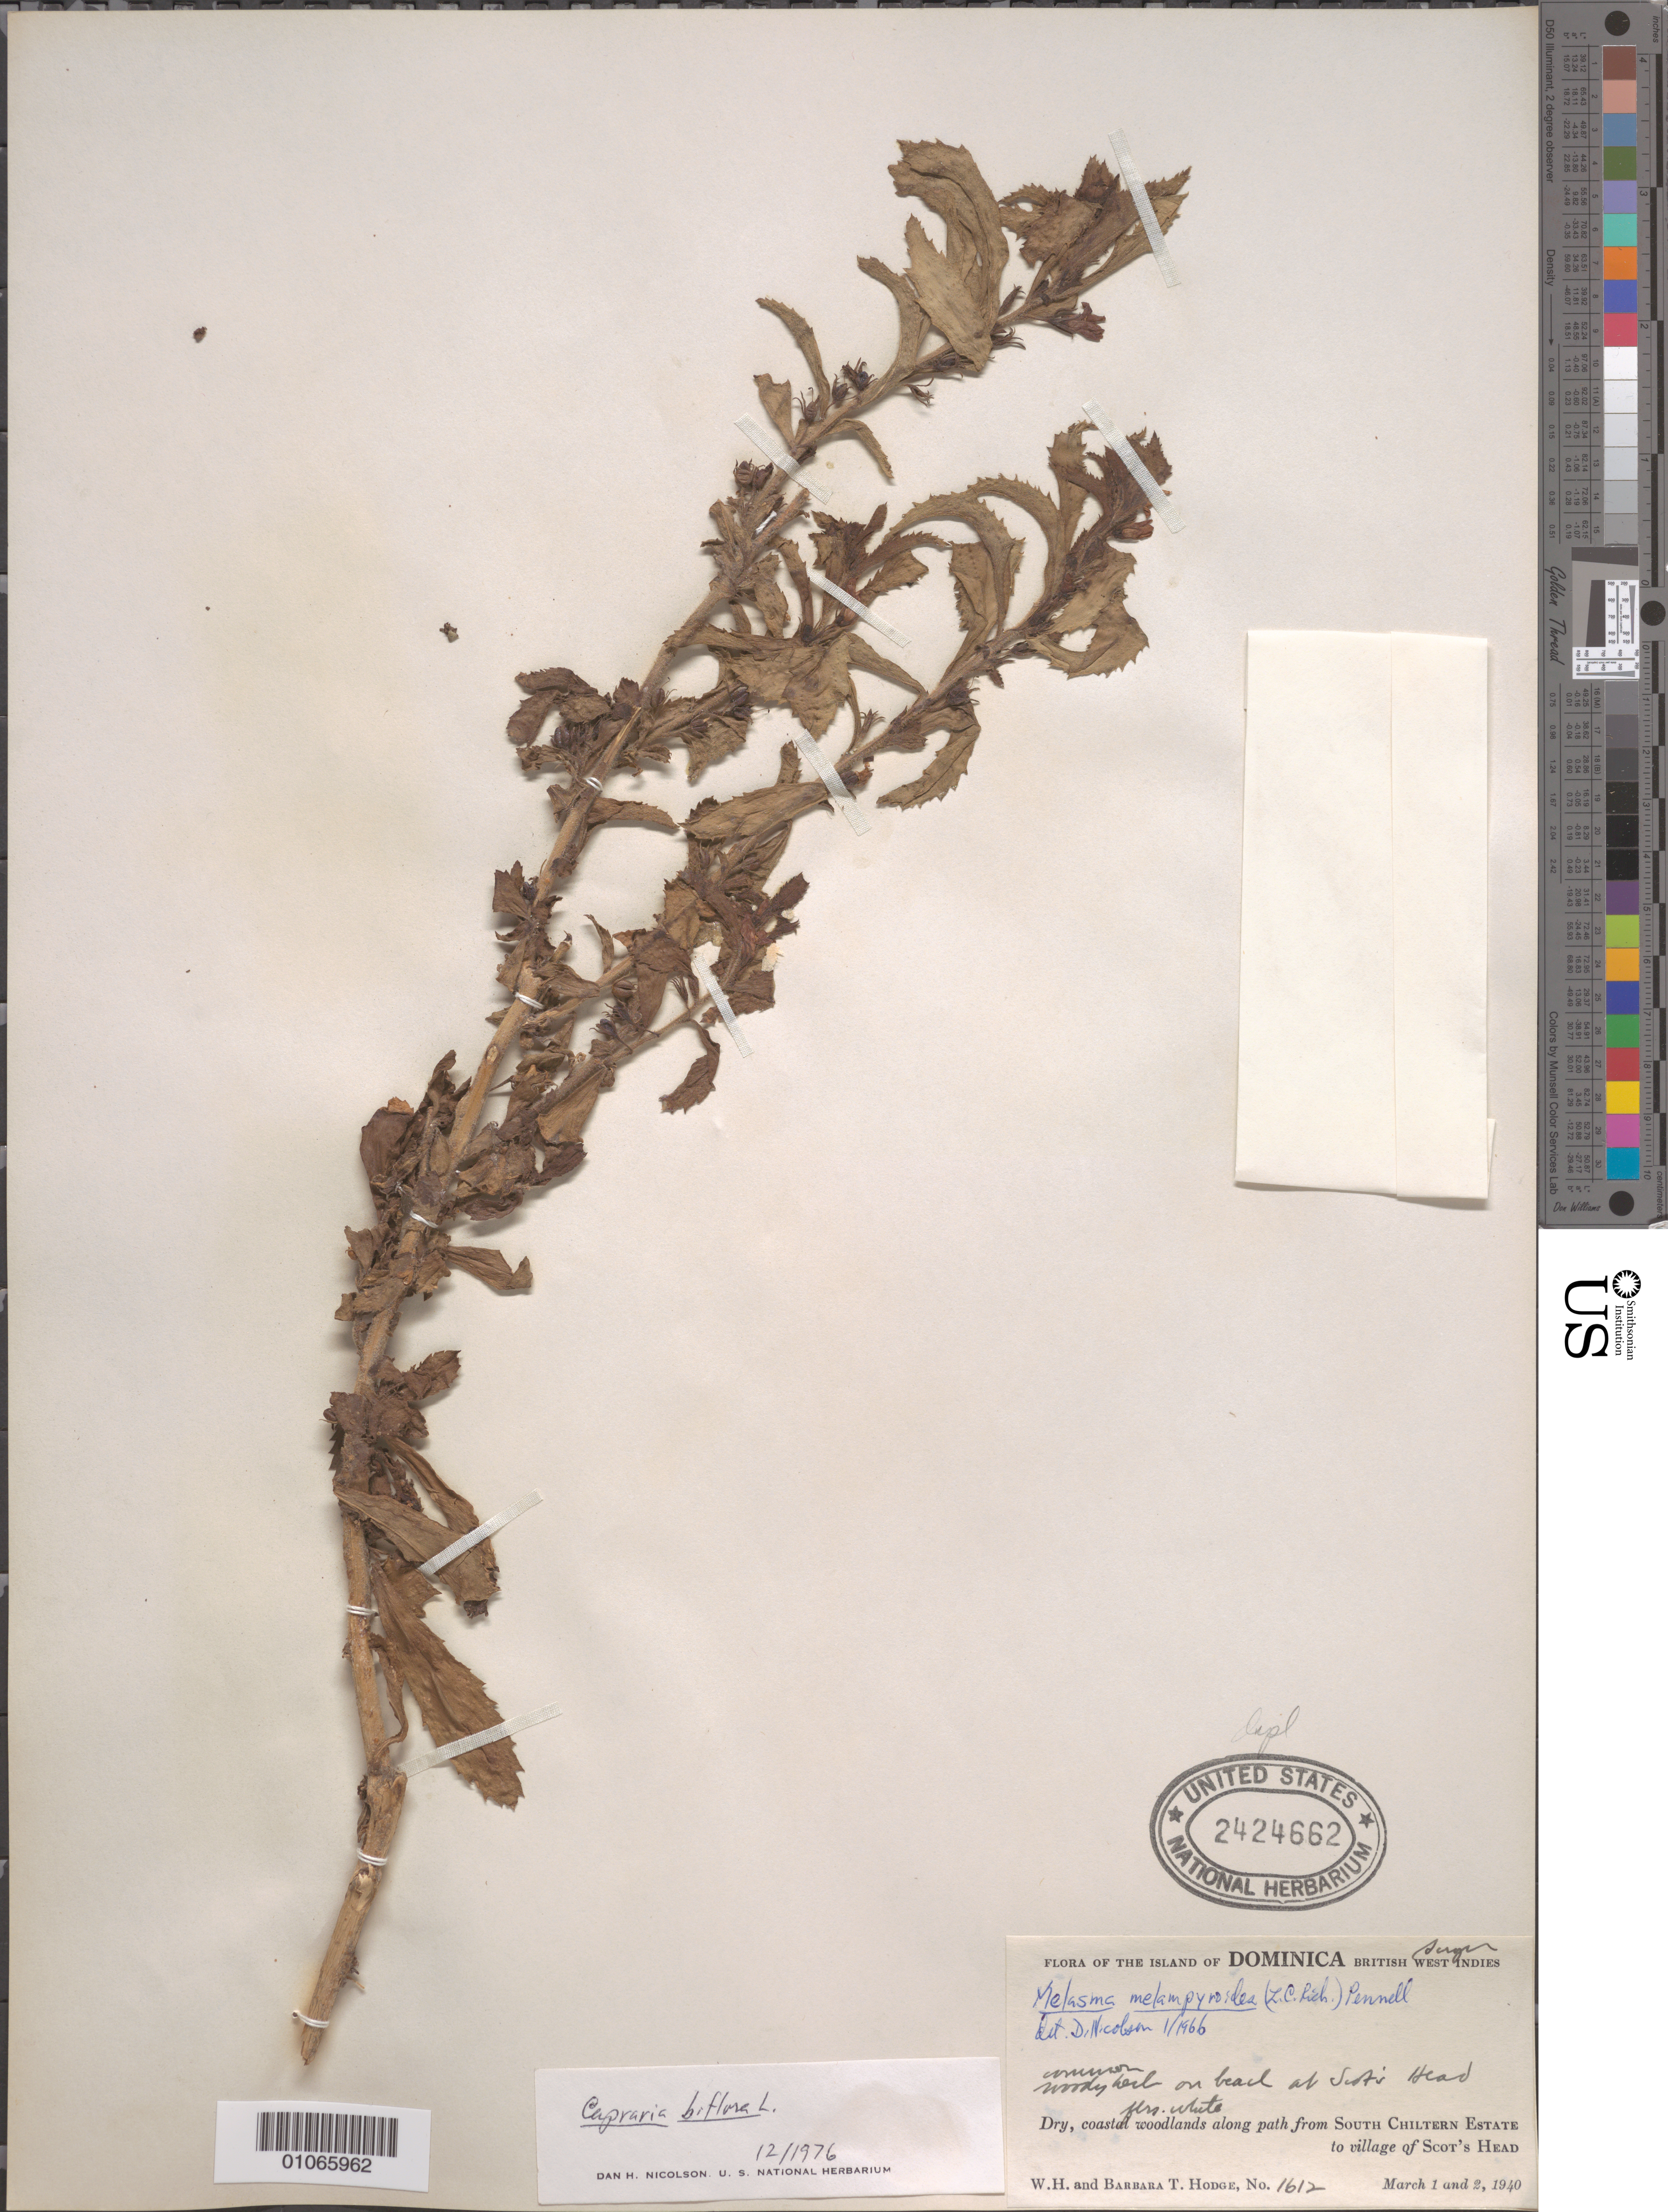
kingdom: Plantae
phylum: Tracheophyta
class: Magnoliopsida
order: Lamiales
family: Scrophulariaceae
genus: Capraria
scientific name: Capraria biflora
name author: L.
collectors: W. Hodge & B. Hodge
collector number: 1612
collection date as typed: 01 Mar 1940 to 02 Mar 1940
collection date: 1940-03-01/1940-03-02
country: Dominica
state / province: St. Joseph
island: Dominica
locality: Dry, coastal woodlands along path from south Chiltern Estate to village of Scot's Head.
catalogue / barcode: US 2424662